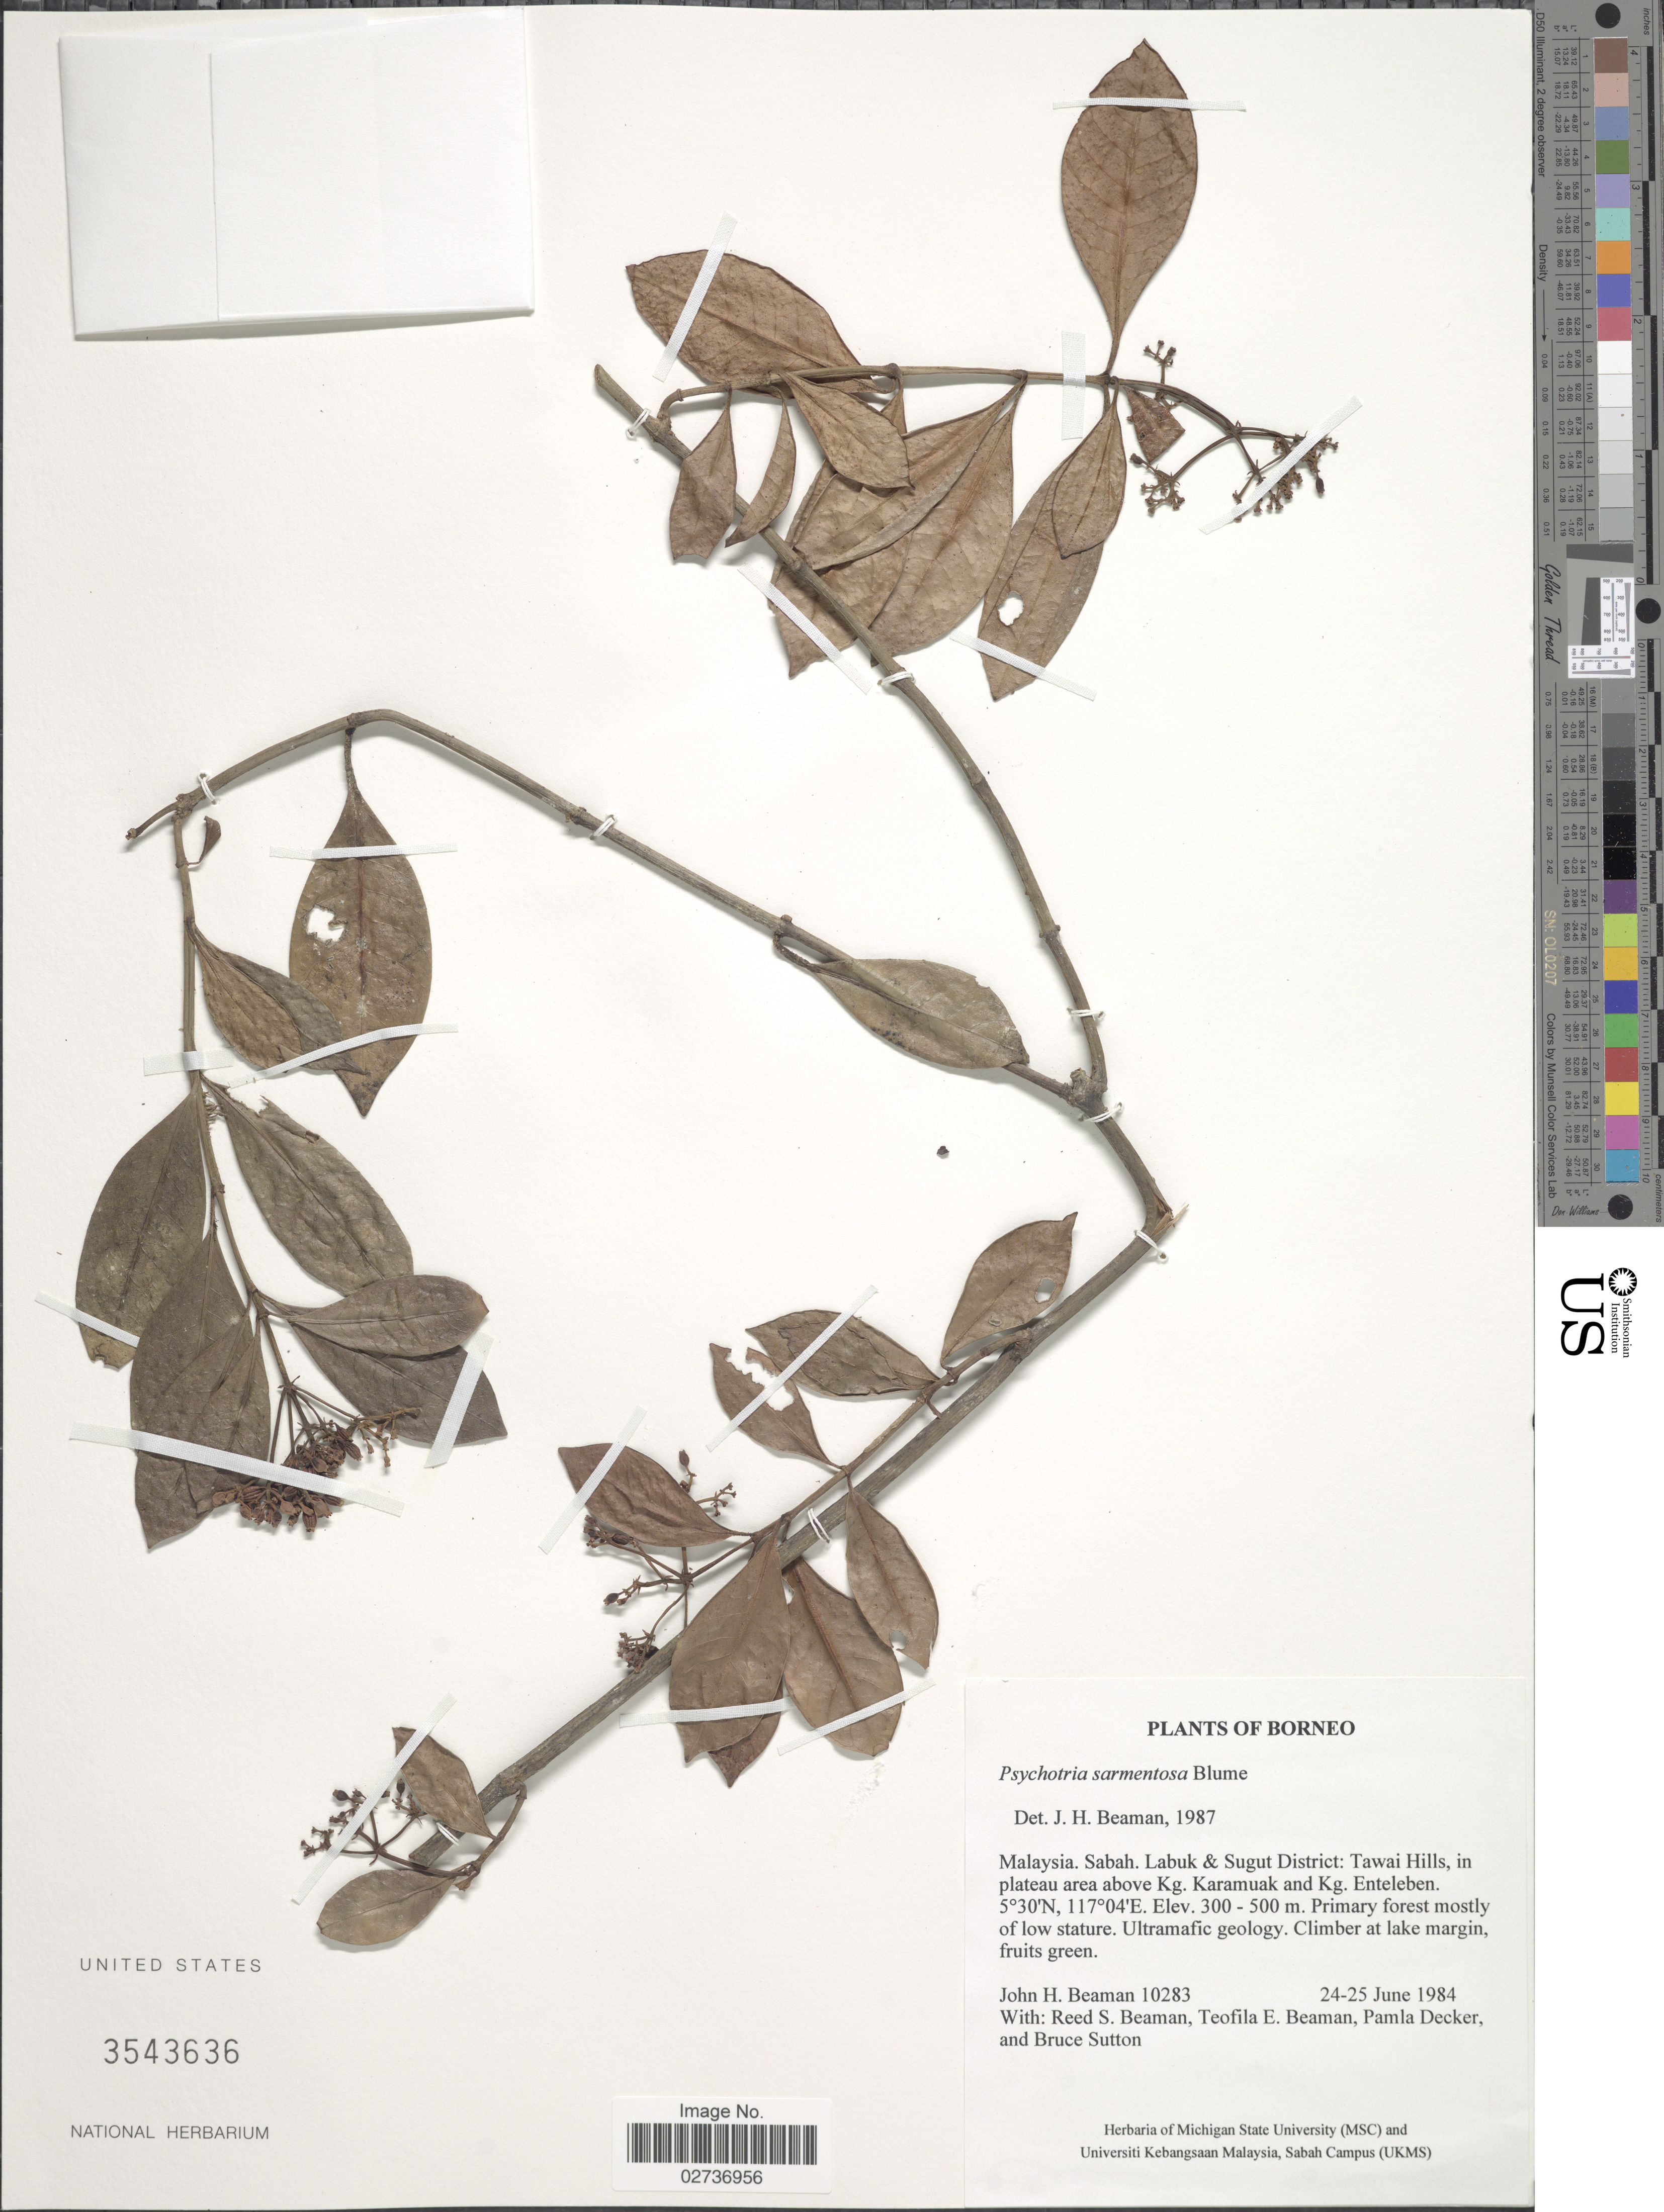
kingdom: Plantae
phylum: Tracheophyta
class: Magnoliopsida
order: Gentianales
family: Rubiaceae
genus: Psychotria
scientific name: Psychotria sarmentosa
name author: Blume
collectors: J. H. Beaman, R. S. Beaman, T. E. Beaman, P. Decker & B. Sutton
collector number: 10283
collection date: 1984-06-24/1984-06-25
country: Malaysia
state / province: Sabah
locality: Borneo. Malaysia. Sabah. Labuk & Sugut District: Tawai Hills, in plateau area above Kg. Karamuak and Kg. Enteleben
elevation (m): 300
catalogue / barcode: US 3543636